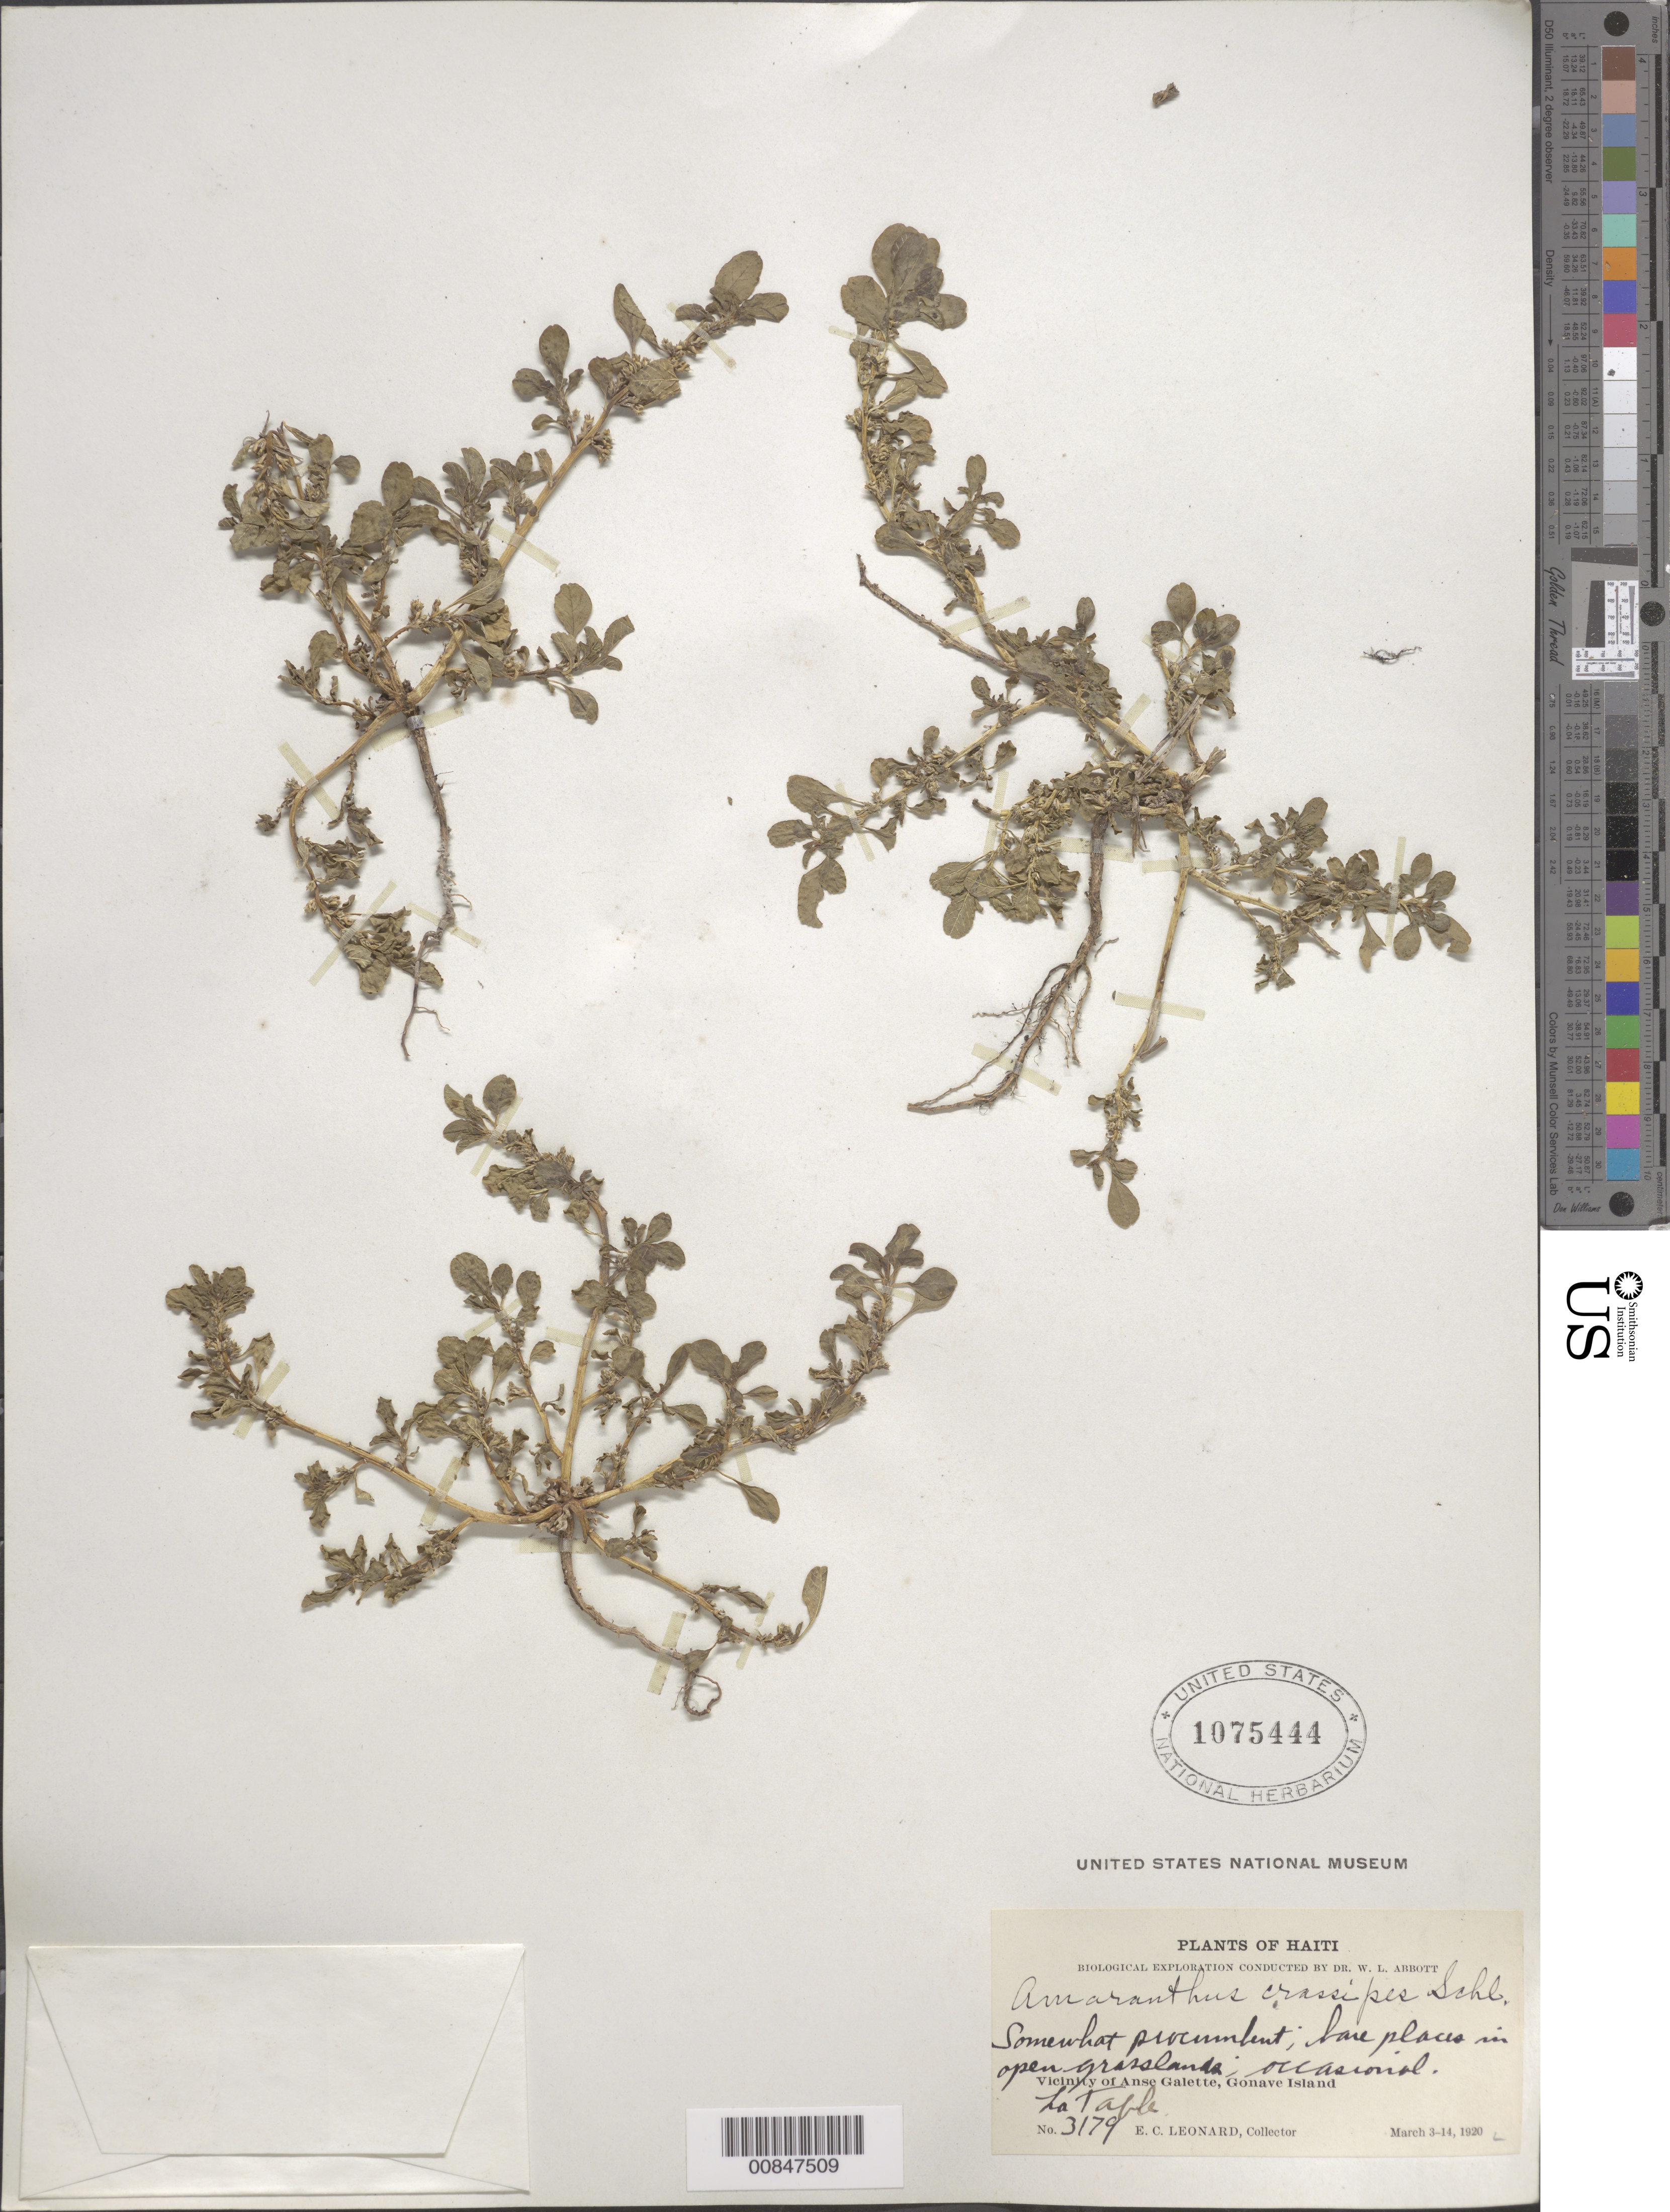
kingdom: Plantae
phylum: Tracheophyta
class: Magnoliopsida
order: Caryophyllales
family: Amaranthaceae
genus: Amaranthus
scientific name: Amaranthus crassipes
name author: Schltdl.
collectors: E. C. Leonard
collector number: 3179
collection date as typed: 03 Mar 1920 to 14 Mar 1920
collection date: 1920-03-03/1920-03-14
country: Haiti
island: Gonave I.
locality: Vicinity of Anse Galette, Gonave Island. La Table.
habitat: Bare places in open grasslands.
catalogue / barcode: US 1075444